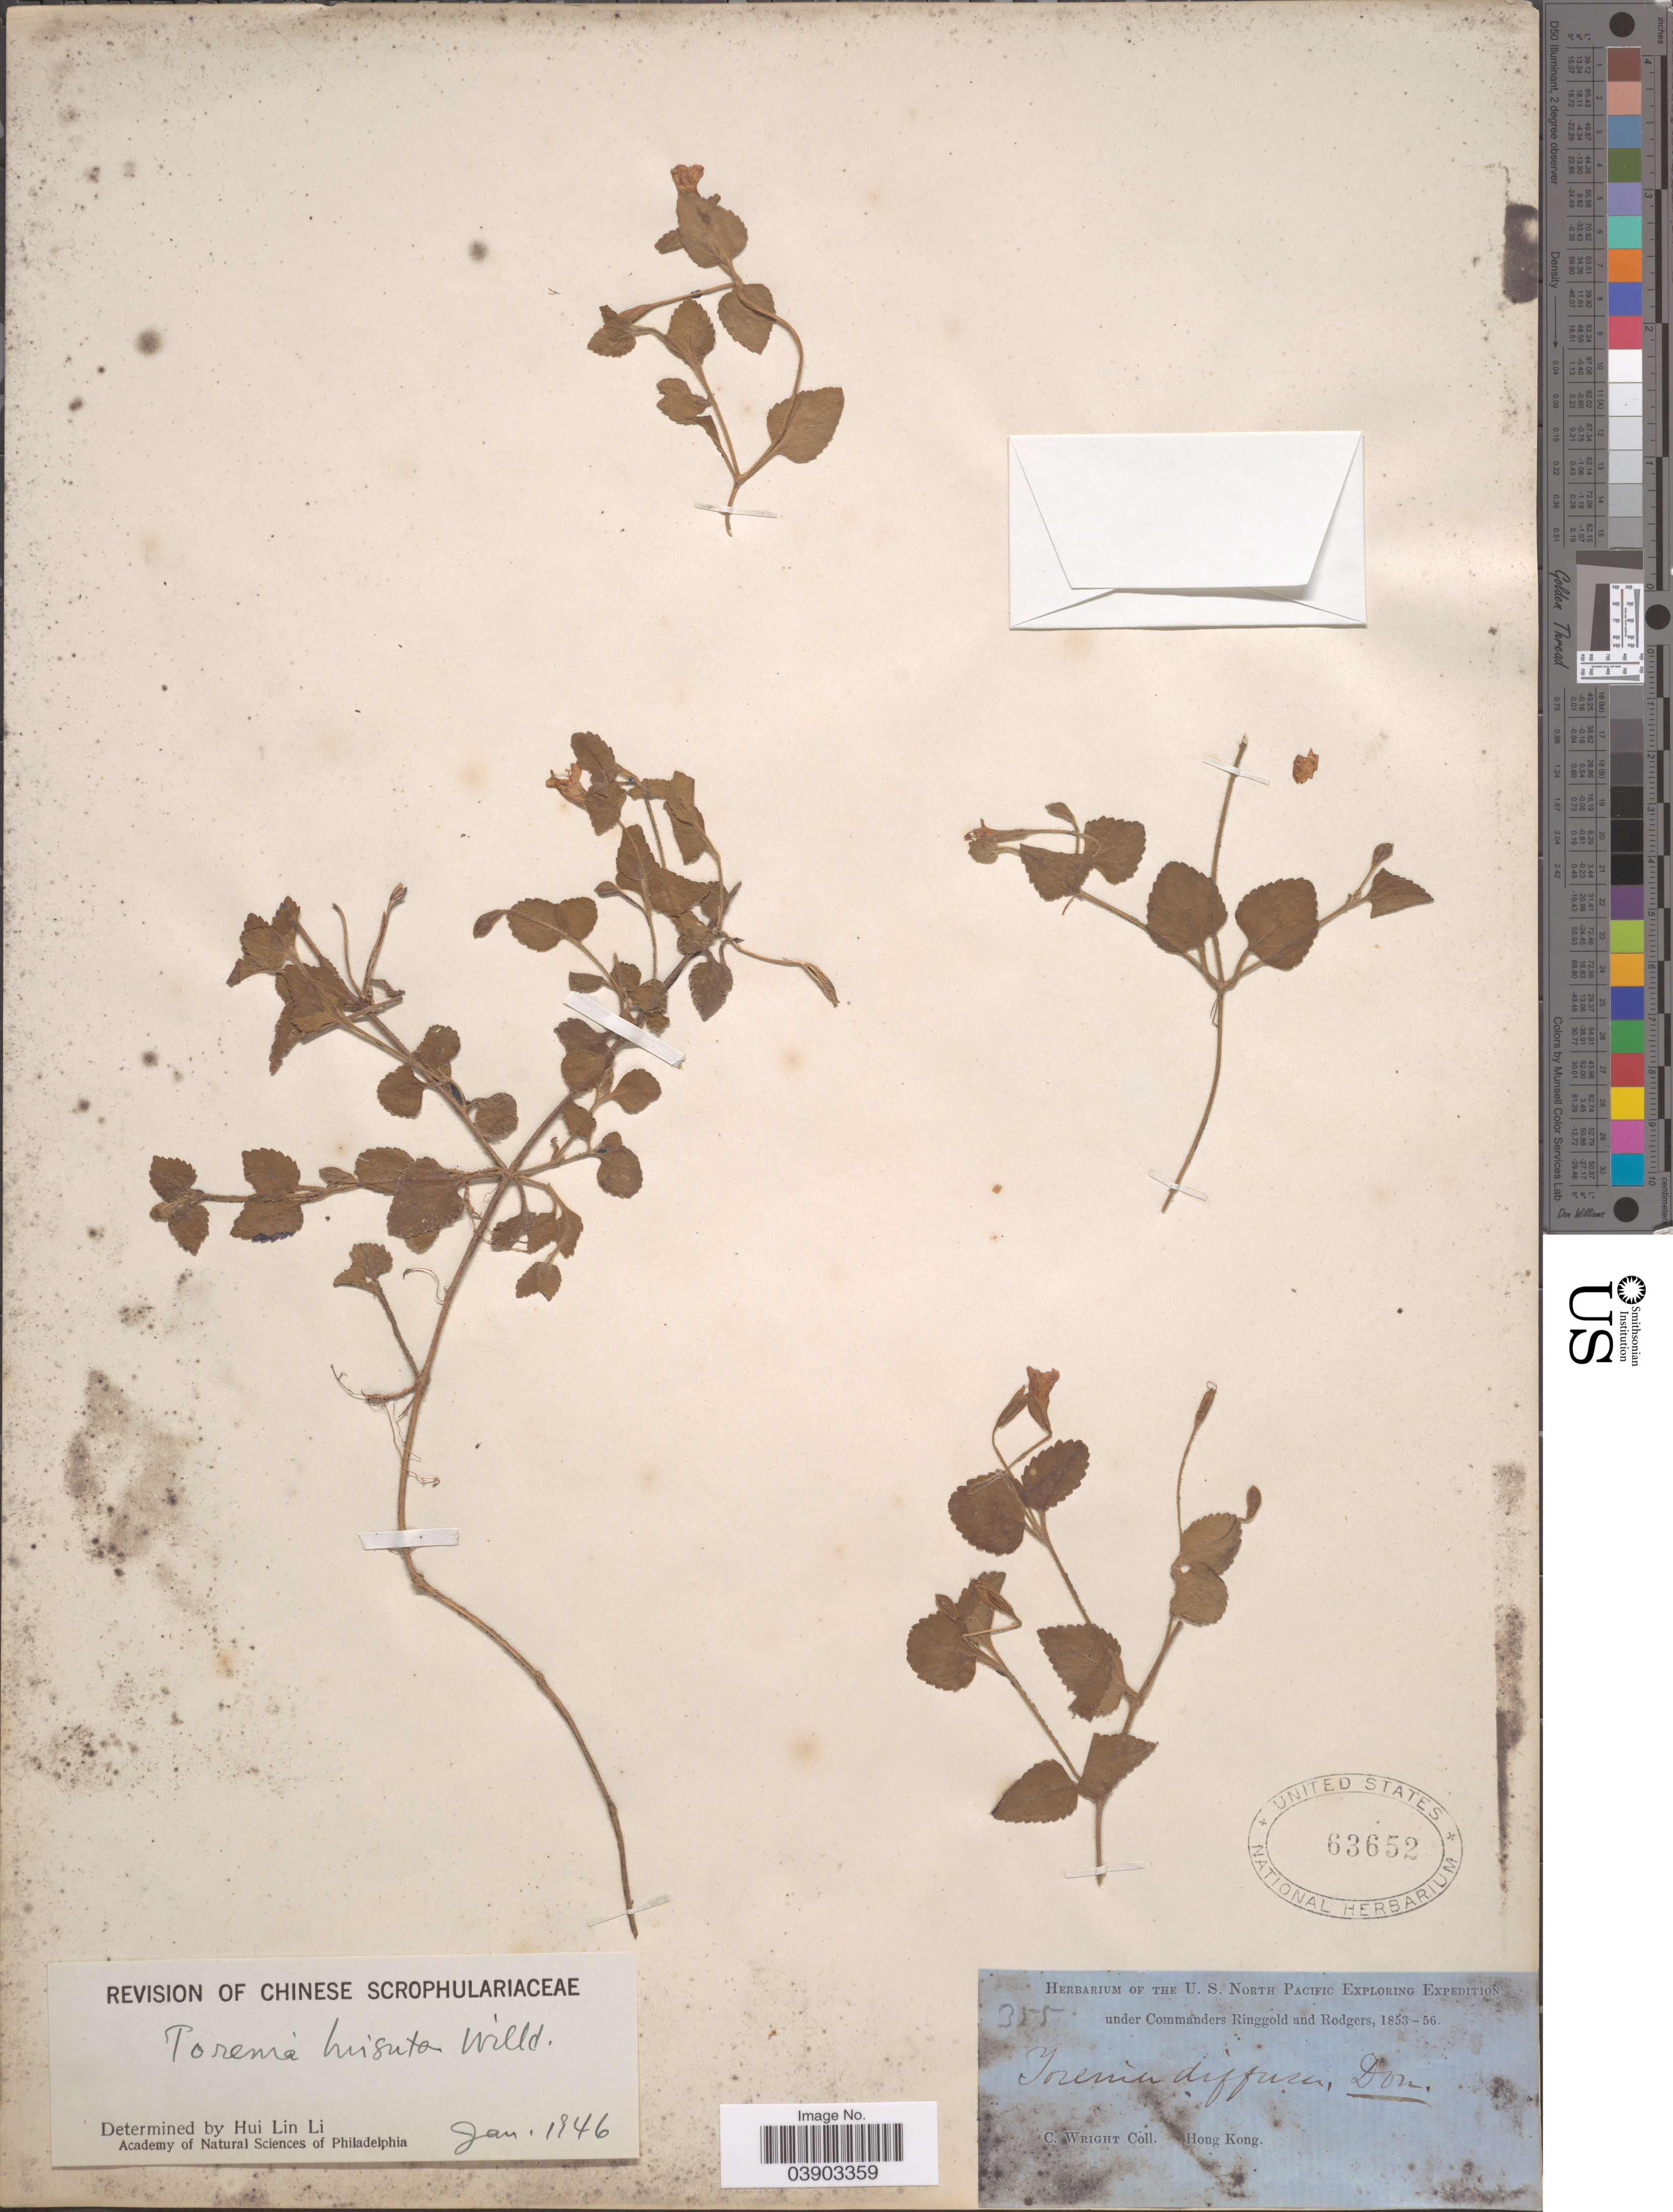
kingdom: Plantae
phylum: Tracheophyta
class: Magnoliopsida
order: Lamiales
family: Linderniaceae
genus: Torenia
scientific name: Torenia hirsuta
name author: Willd.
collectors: C. Wright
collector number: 355?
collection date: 1853/1856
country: China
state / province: Hong Kong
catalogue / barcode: US 63652